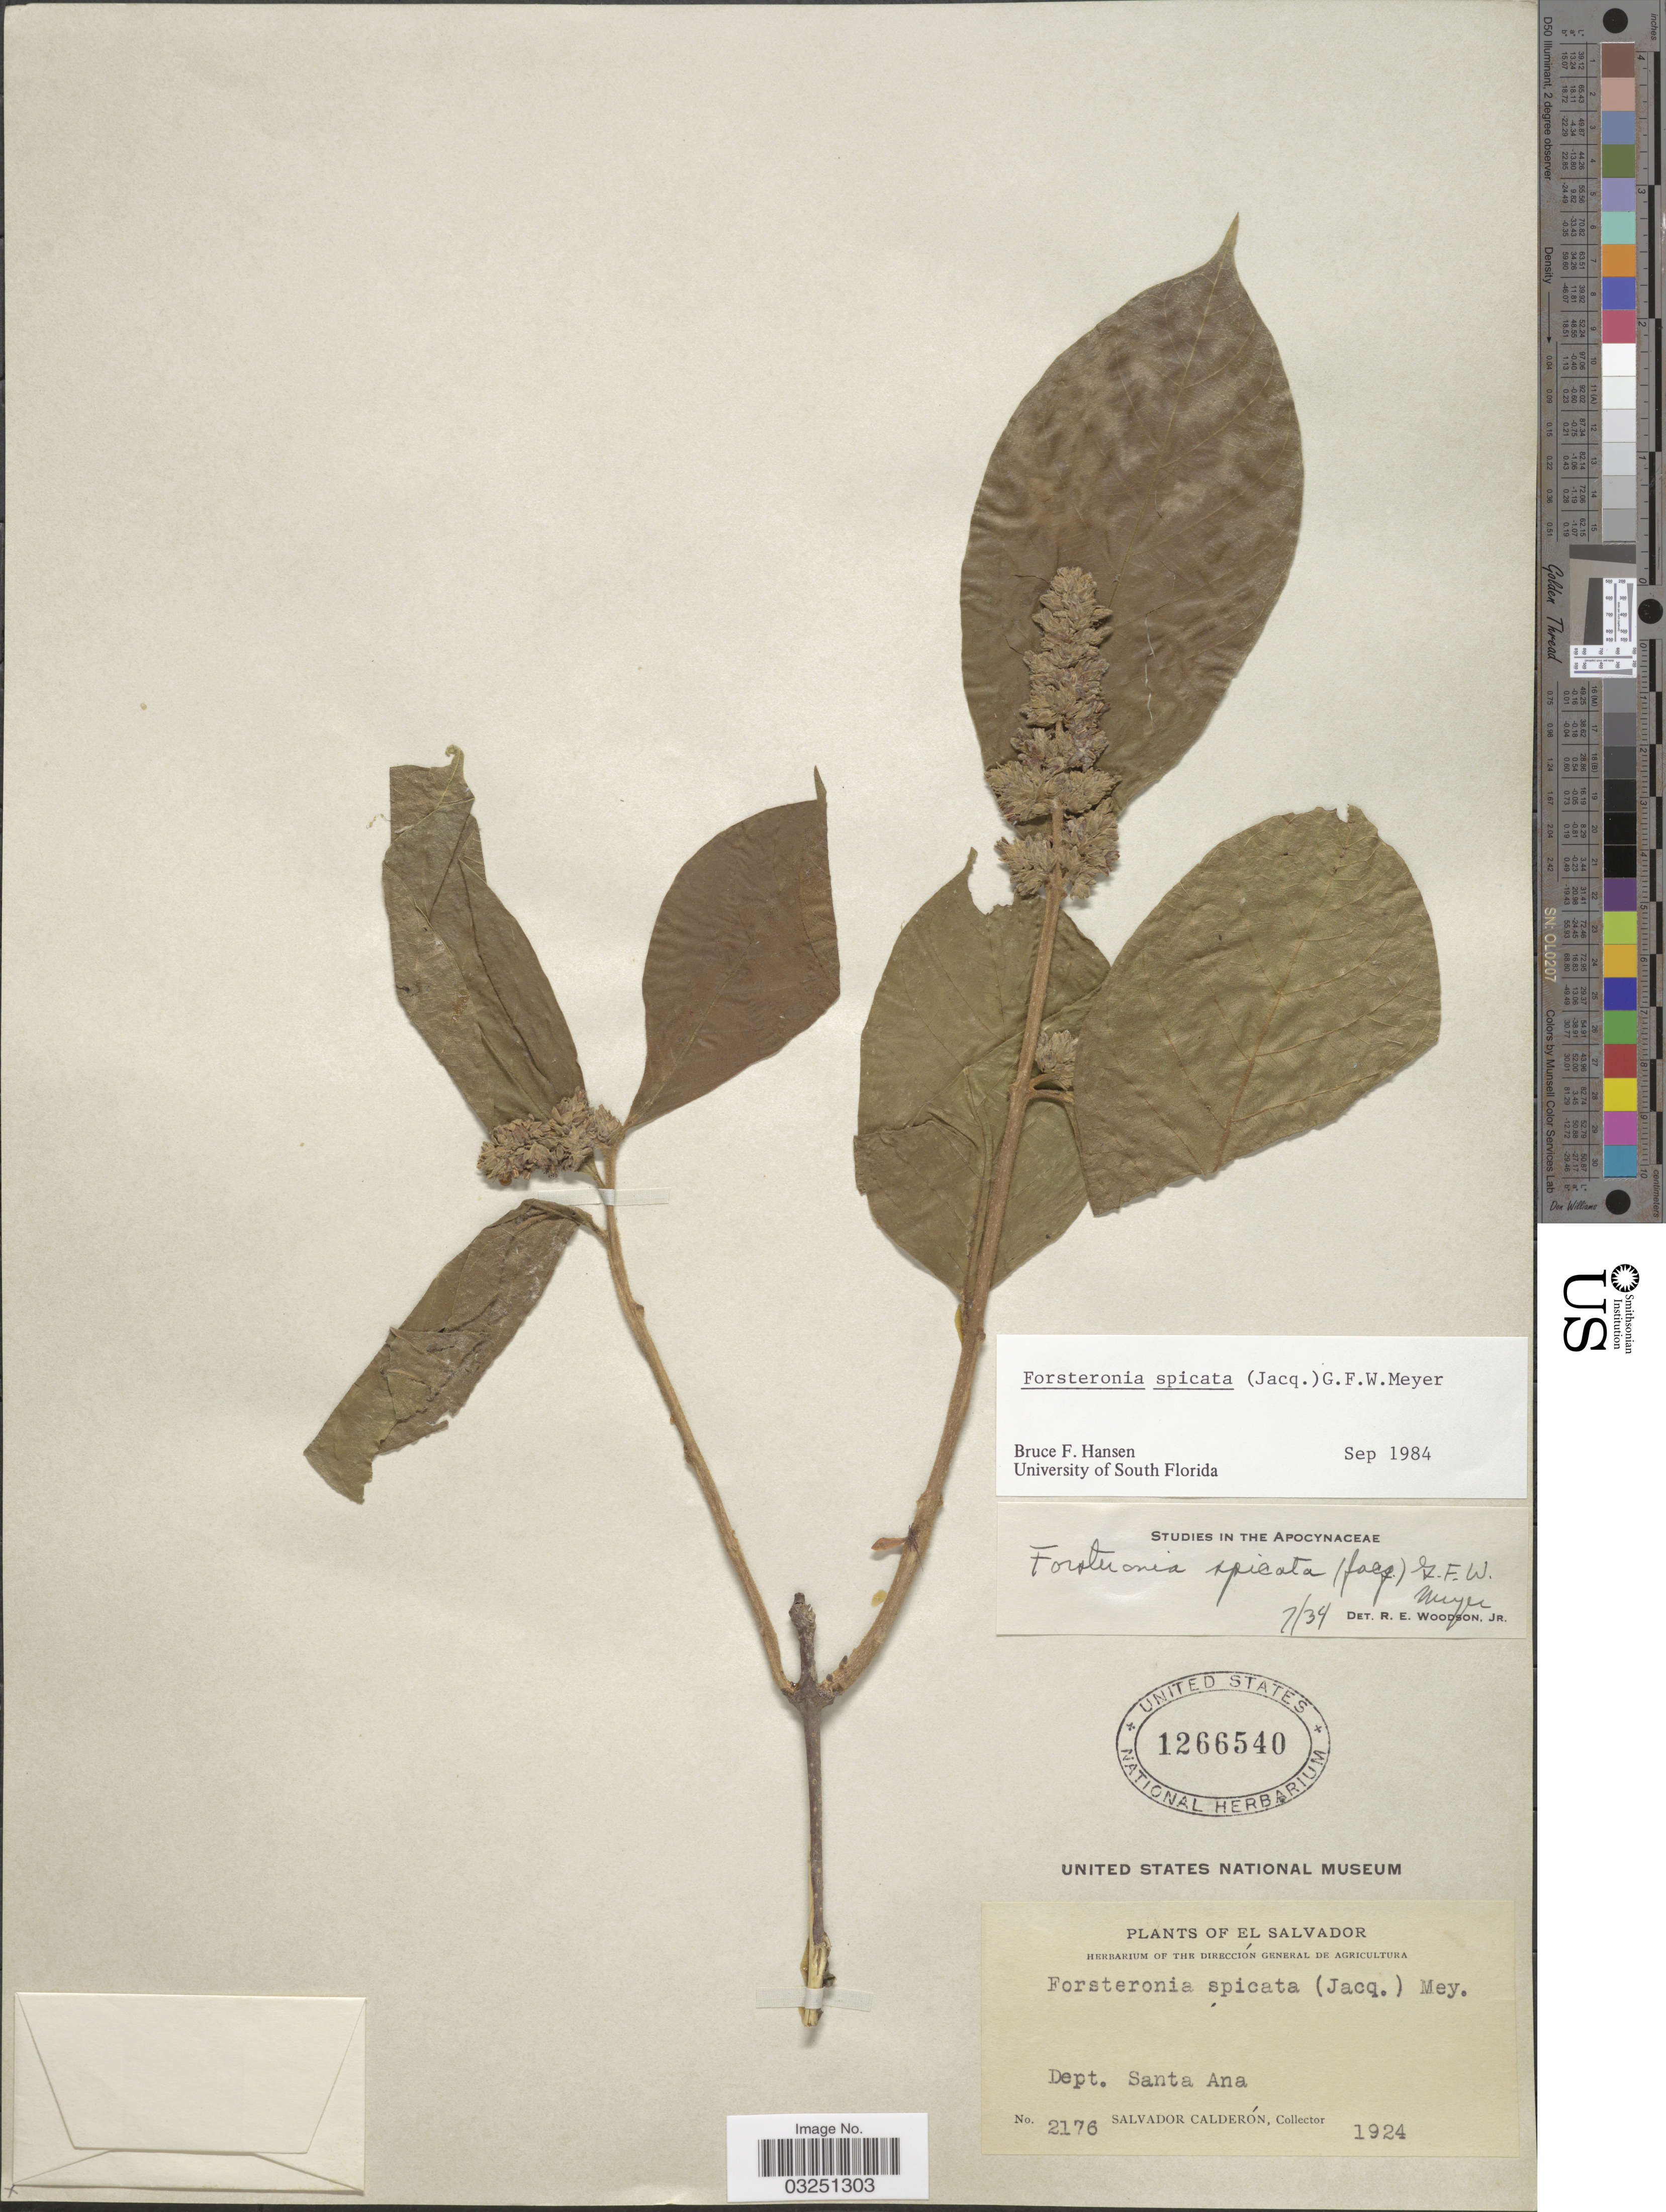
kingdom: Plantae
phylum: Tracheophyta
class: Magnoliopsida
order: Gentianales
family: Apocynaceae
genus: Forsteronia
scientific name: Forsteronia spicata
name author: (Jacq.) G. Mey.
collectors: S. Calderón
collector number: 2176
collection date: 1924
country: El Salvador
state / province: Santa Ana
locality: Dept. Santa Ana.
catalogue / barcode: US 1266540